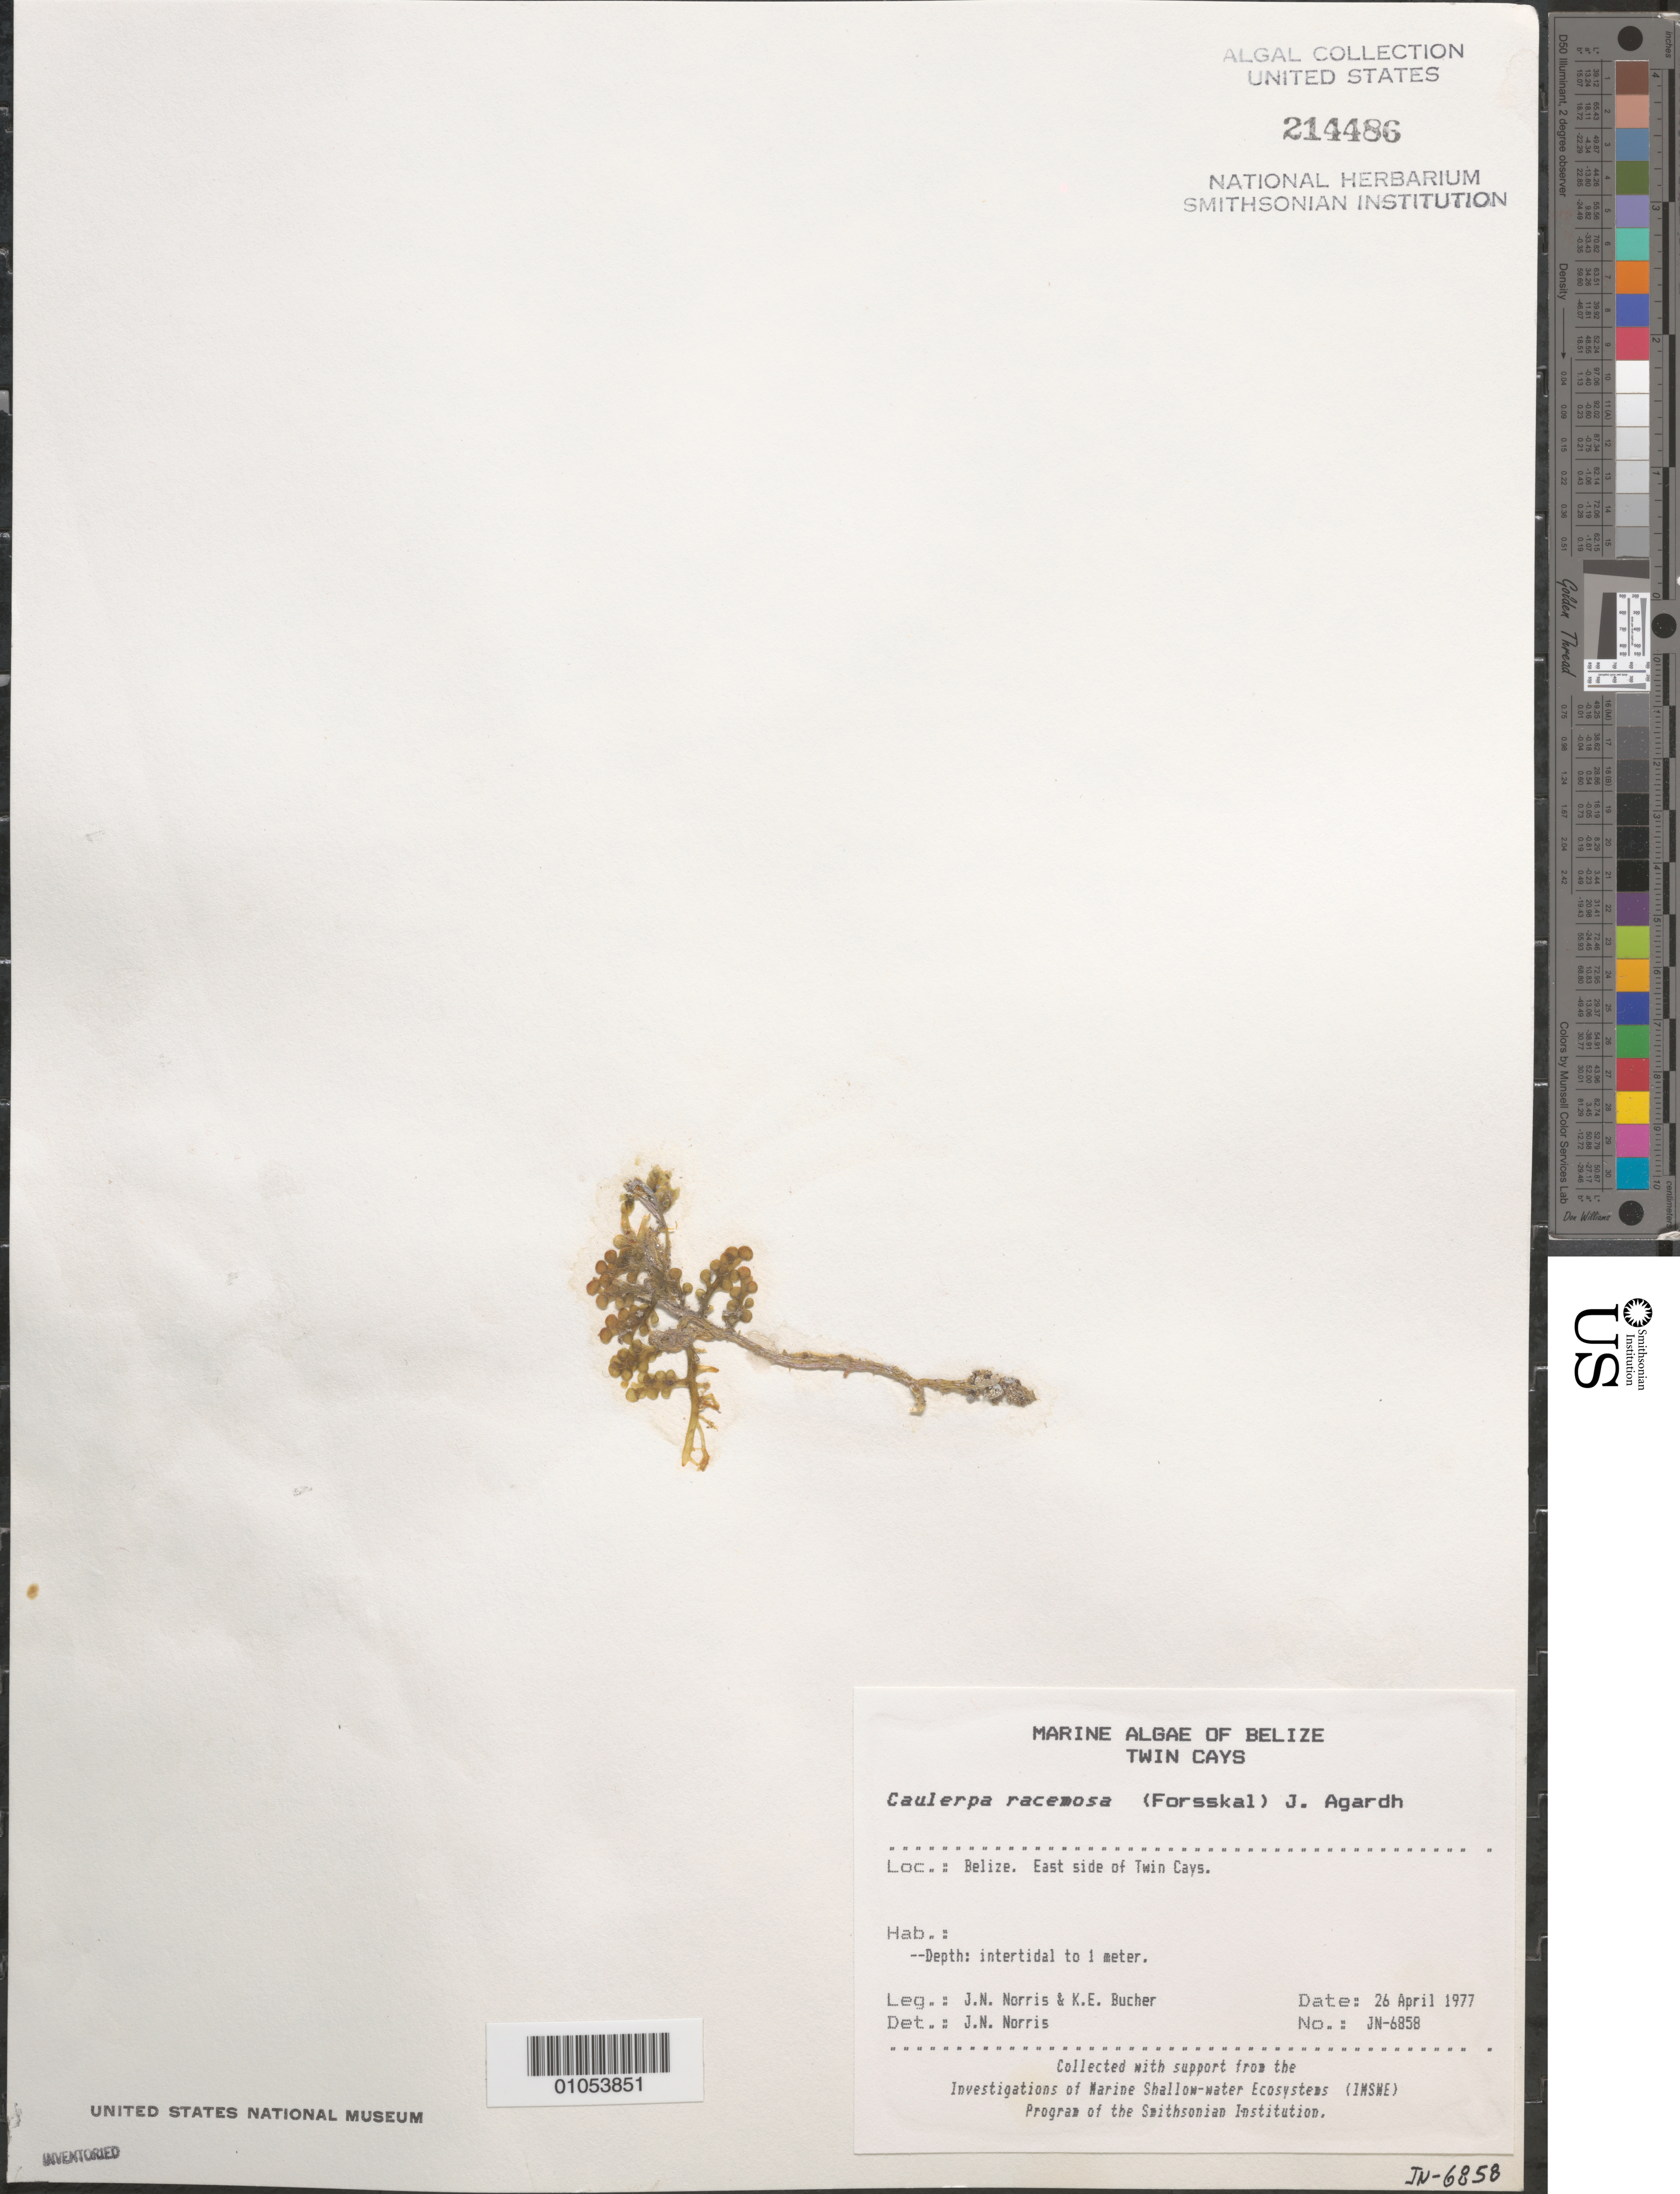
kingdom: Plantae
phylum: Chlorophyta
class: Ulvophyceae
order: Bryopsidales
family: Caulerpaceae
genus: Caulerpa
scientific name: Caulerpa racemosa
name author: (Forssk.) J. Agardh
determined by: Norris, James N.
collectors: J. N. Norris & K. E. Bucher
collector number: JN-6858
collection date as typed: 26 Apr 1977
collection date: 1977-04-26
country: Belize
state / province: Stann Creek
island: Twin Cays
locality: East side of Twin Cays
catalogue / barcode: US 214486